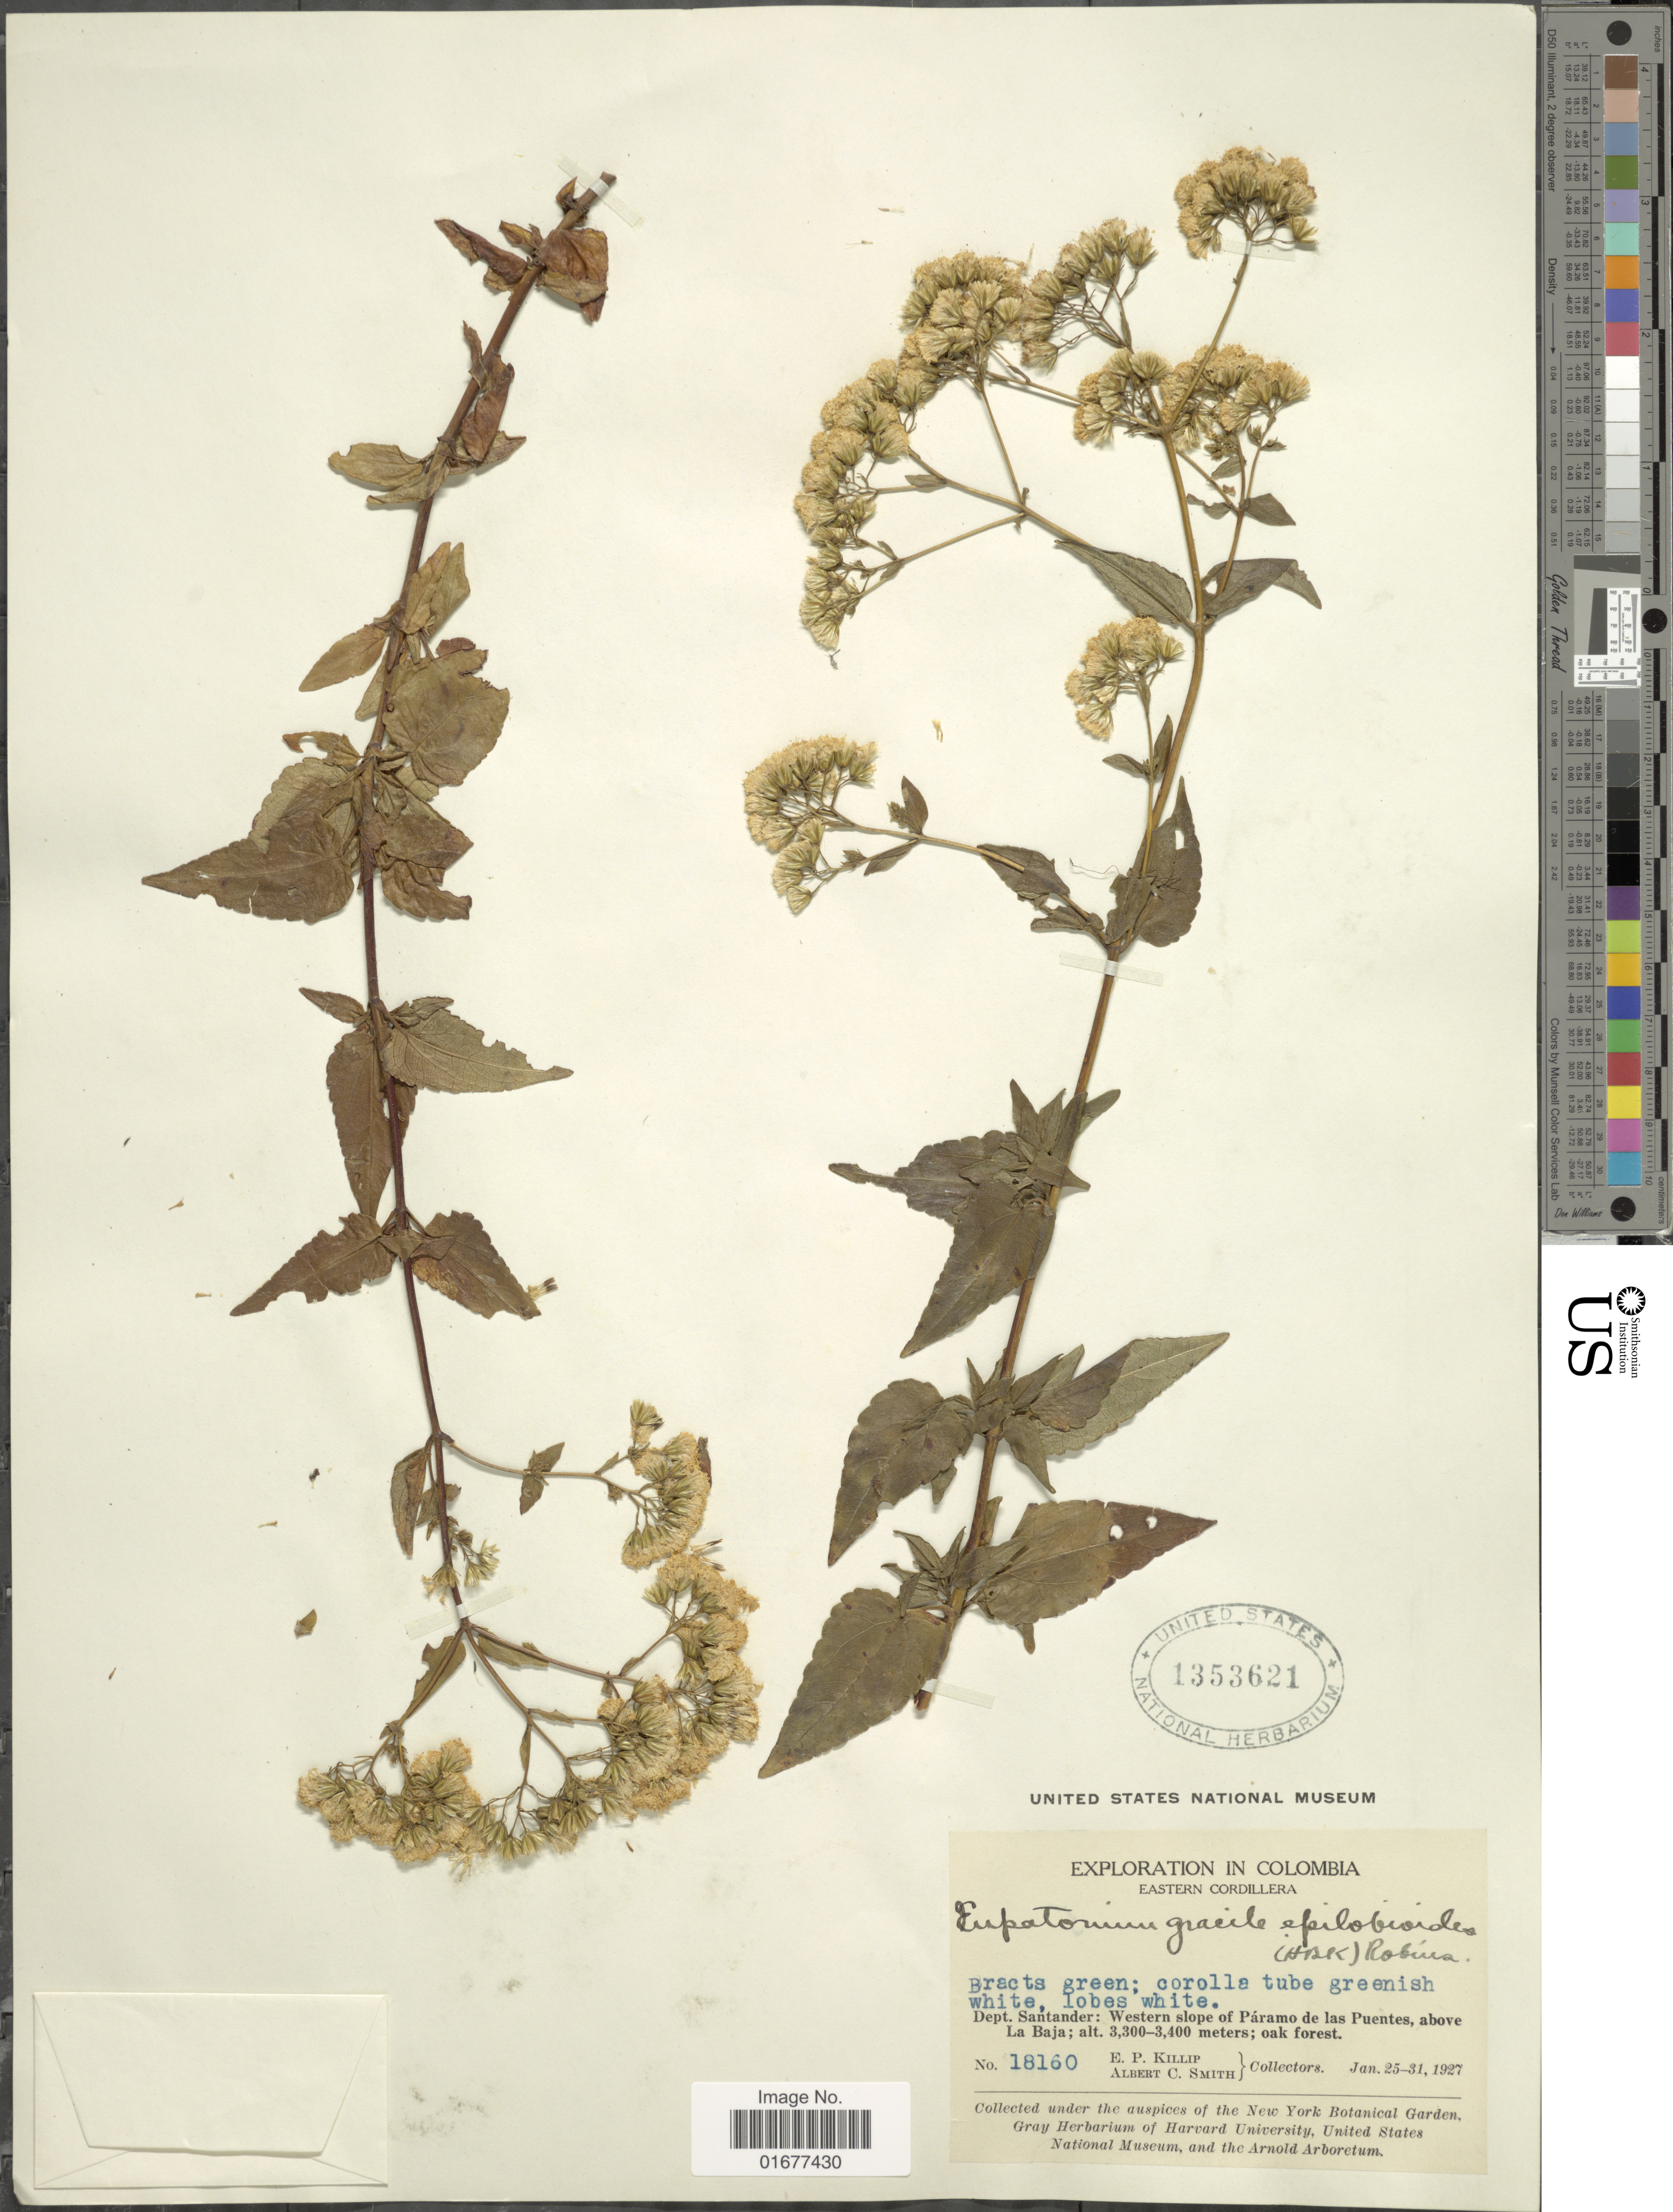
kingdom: Plantae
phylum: Tracheophyta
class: Magnoliopsida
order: Asterales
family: Asteraceae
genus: Ageratina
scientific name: Ageratina gracilis var. epilobioides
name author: (Kunth) R.M. King & H. Rob. ex Luteyn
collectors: E. P. Killip & A. C. Smith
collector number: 18160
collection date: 1927-01-25/1927-01-31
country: Colombia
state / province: Santander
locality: Western slope of Paramo de las Puentes, above La Baja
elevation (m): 3300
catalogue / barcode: US 1353621